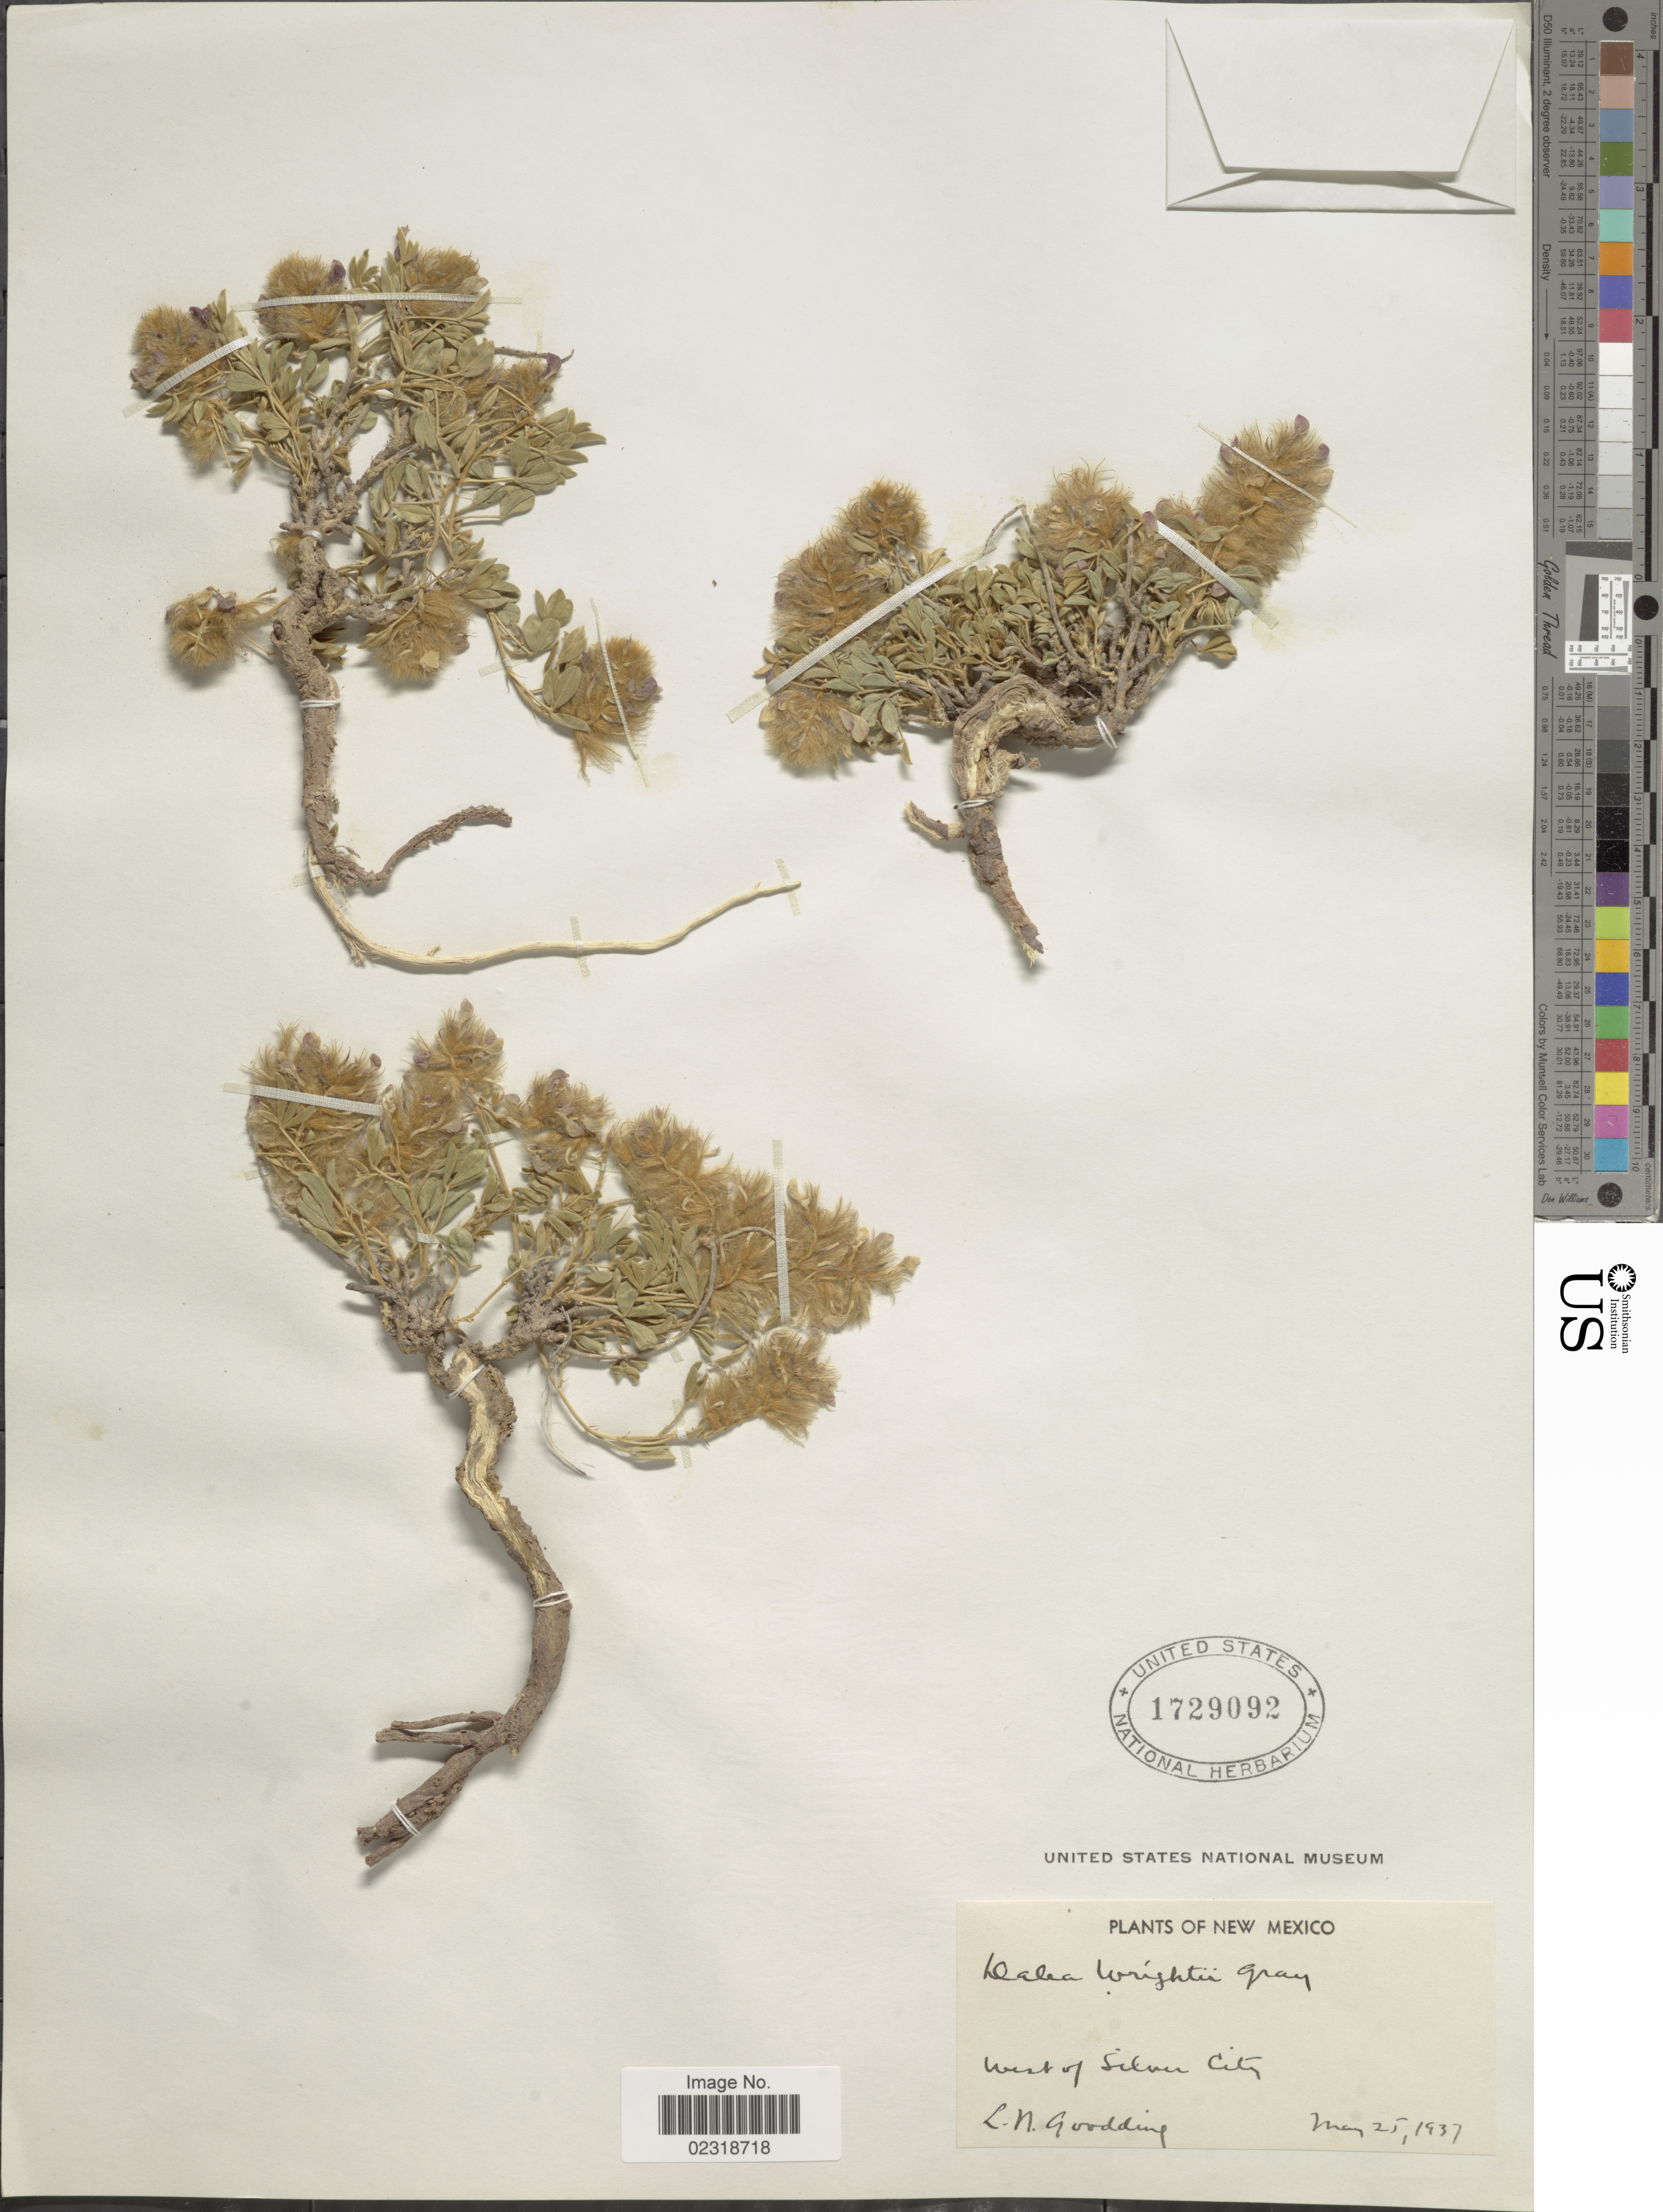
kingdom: Plantae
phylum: Tracheophyta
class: Magnoliopsida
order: Fabales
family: Fabaceae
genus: Dalea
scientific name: Dalea wrightii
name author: A. Gray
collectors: L. N. Goodding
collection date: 1937-05-25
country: United States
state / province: New Mexico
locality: West of Silver City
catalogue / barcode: US 1729092